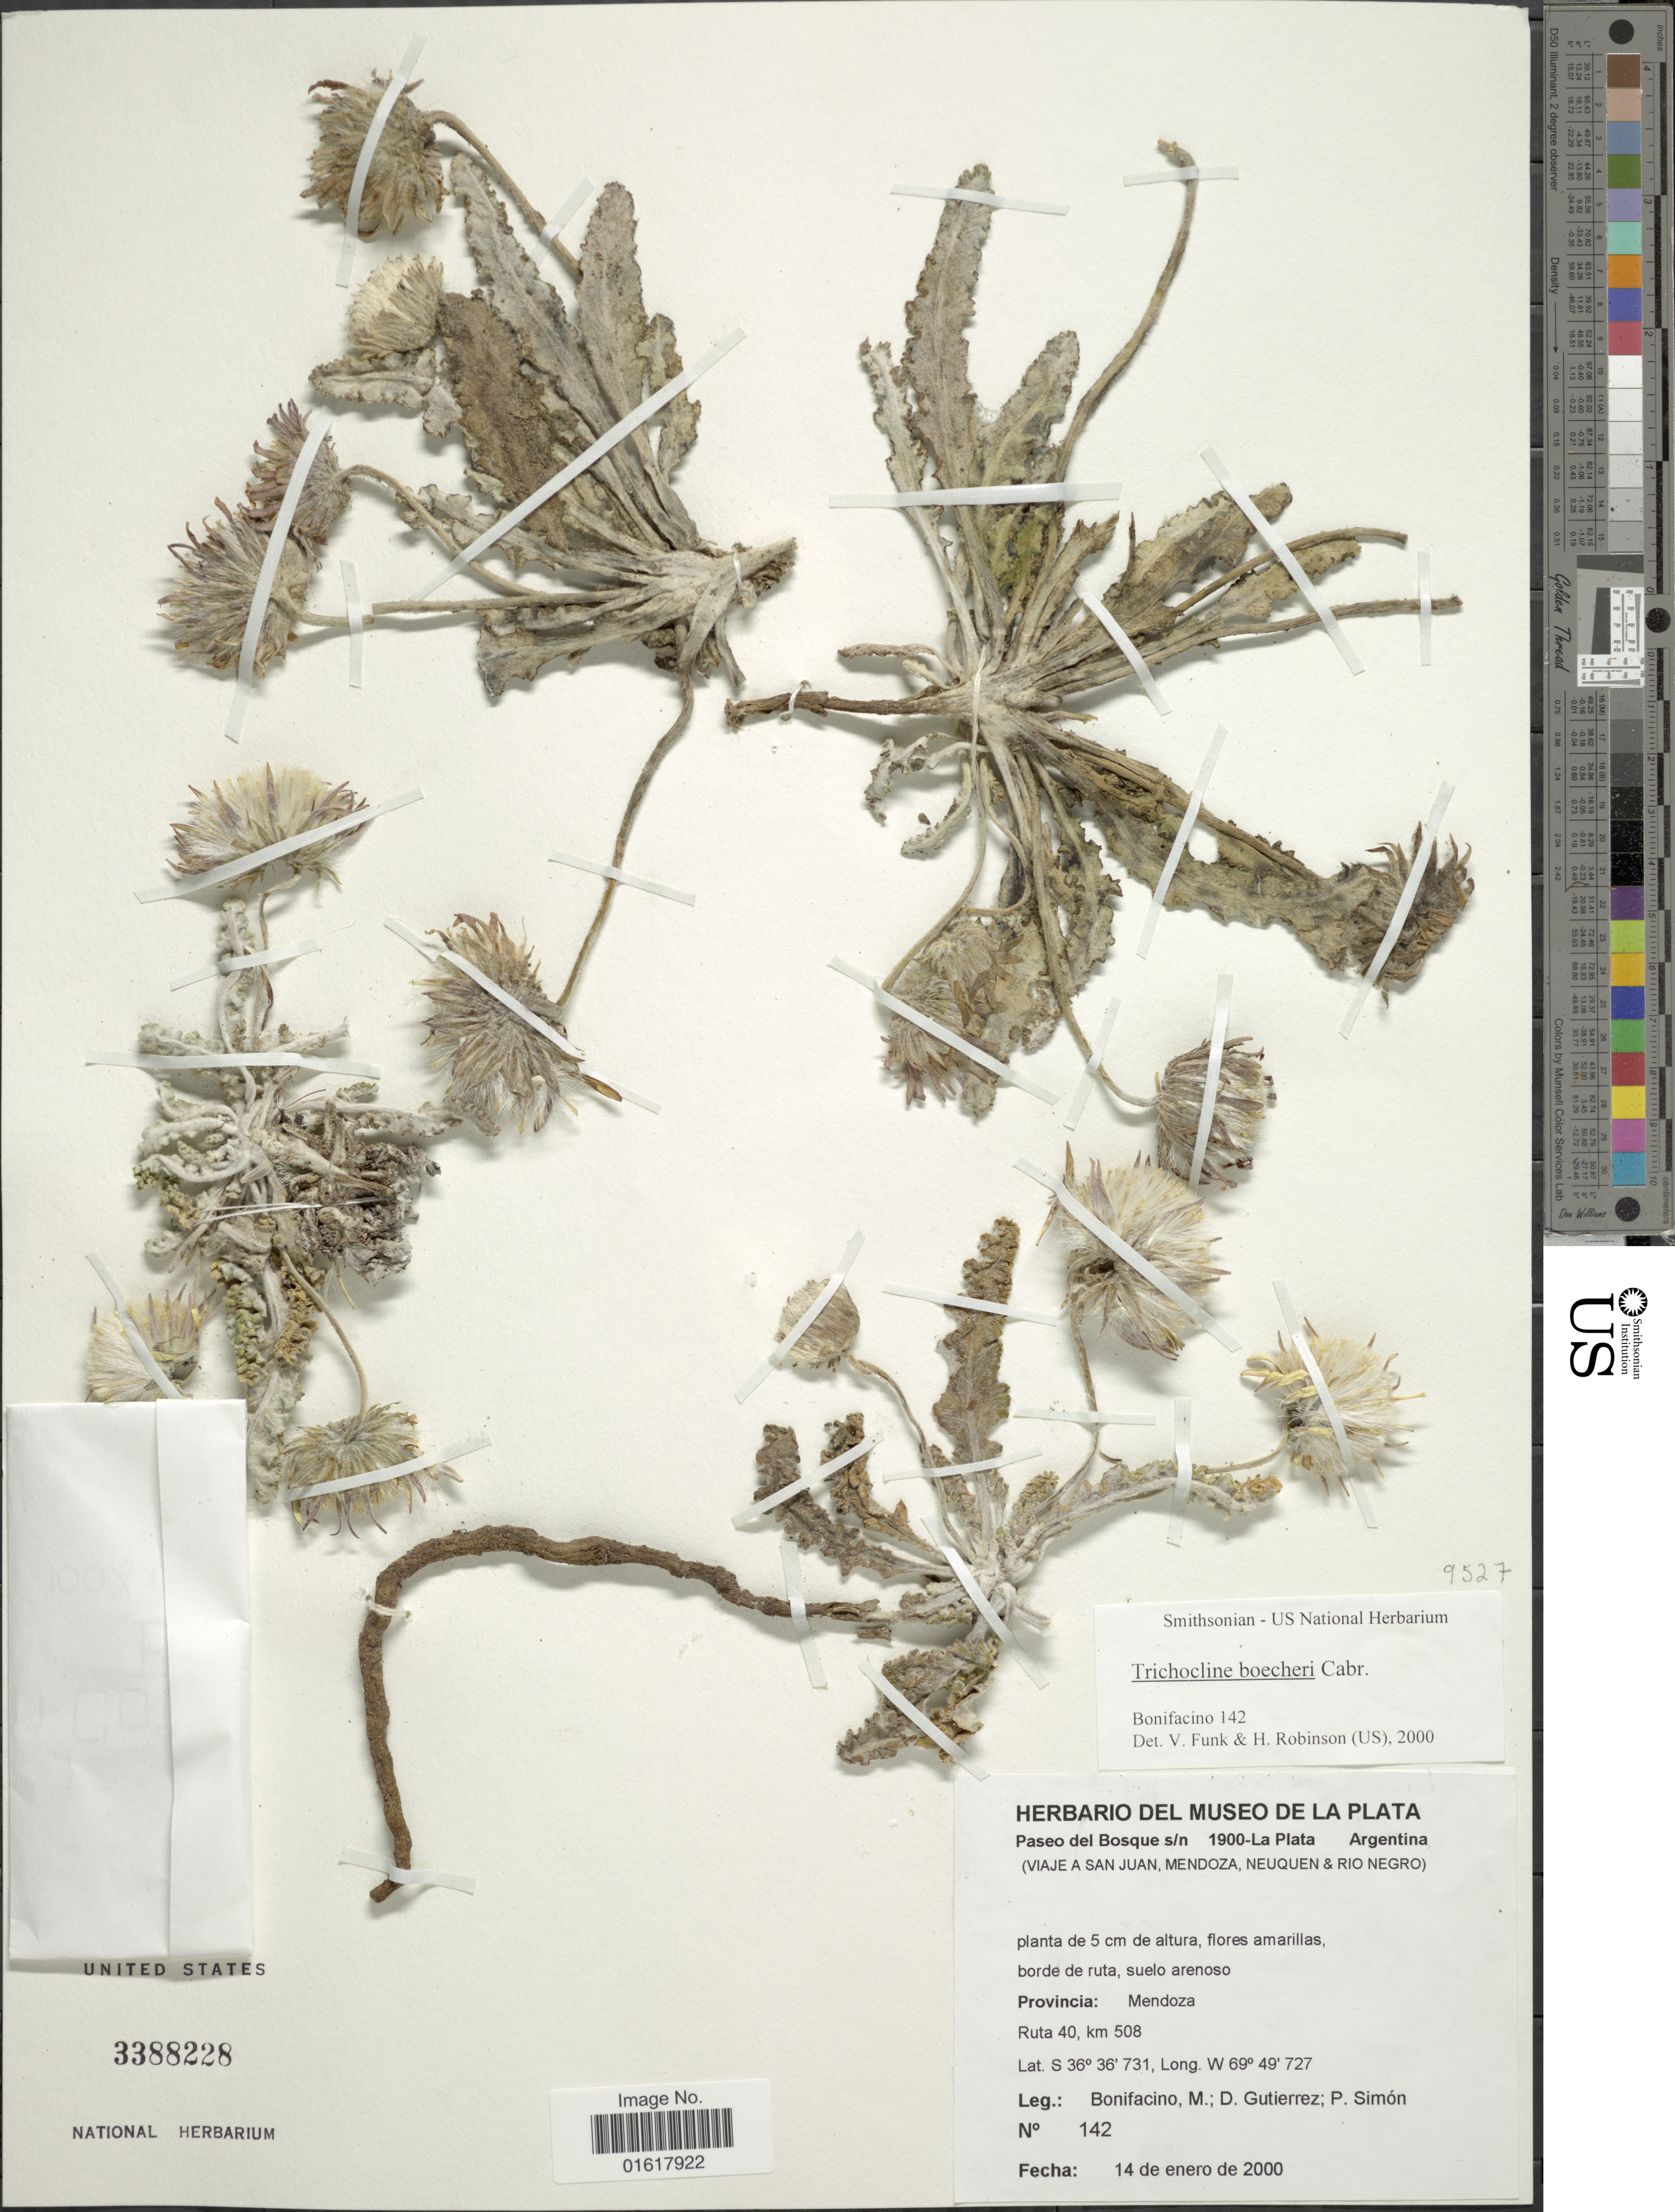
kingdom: Plantae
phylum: Tracheophyta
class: Magnoliopsida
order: Asterales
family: Asteraceae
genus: Trichocline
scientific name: Trichocline boecheri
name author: Cabrera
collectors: M. Bonifacino, D. G. Gutiérrez & P. Simon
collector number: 0142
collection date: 2000-01-14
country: Argentina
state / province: Mendoza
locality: Ruta 40, km 508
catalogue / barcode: US 3388228